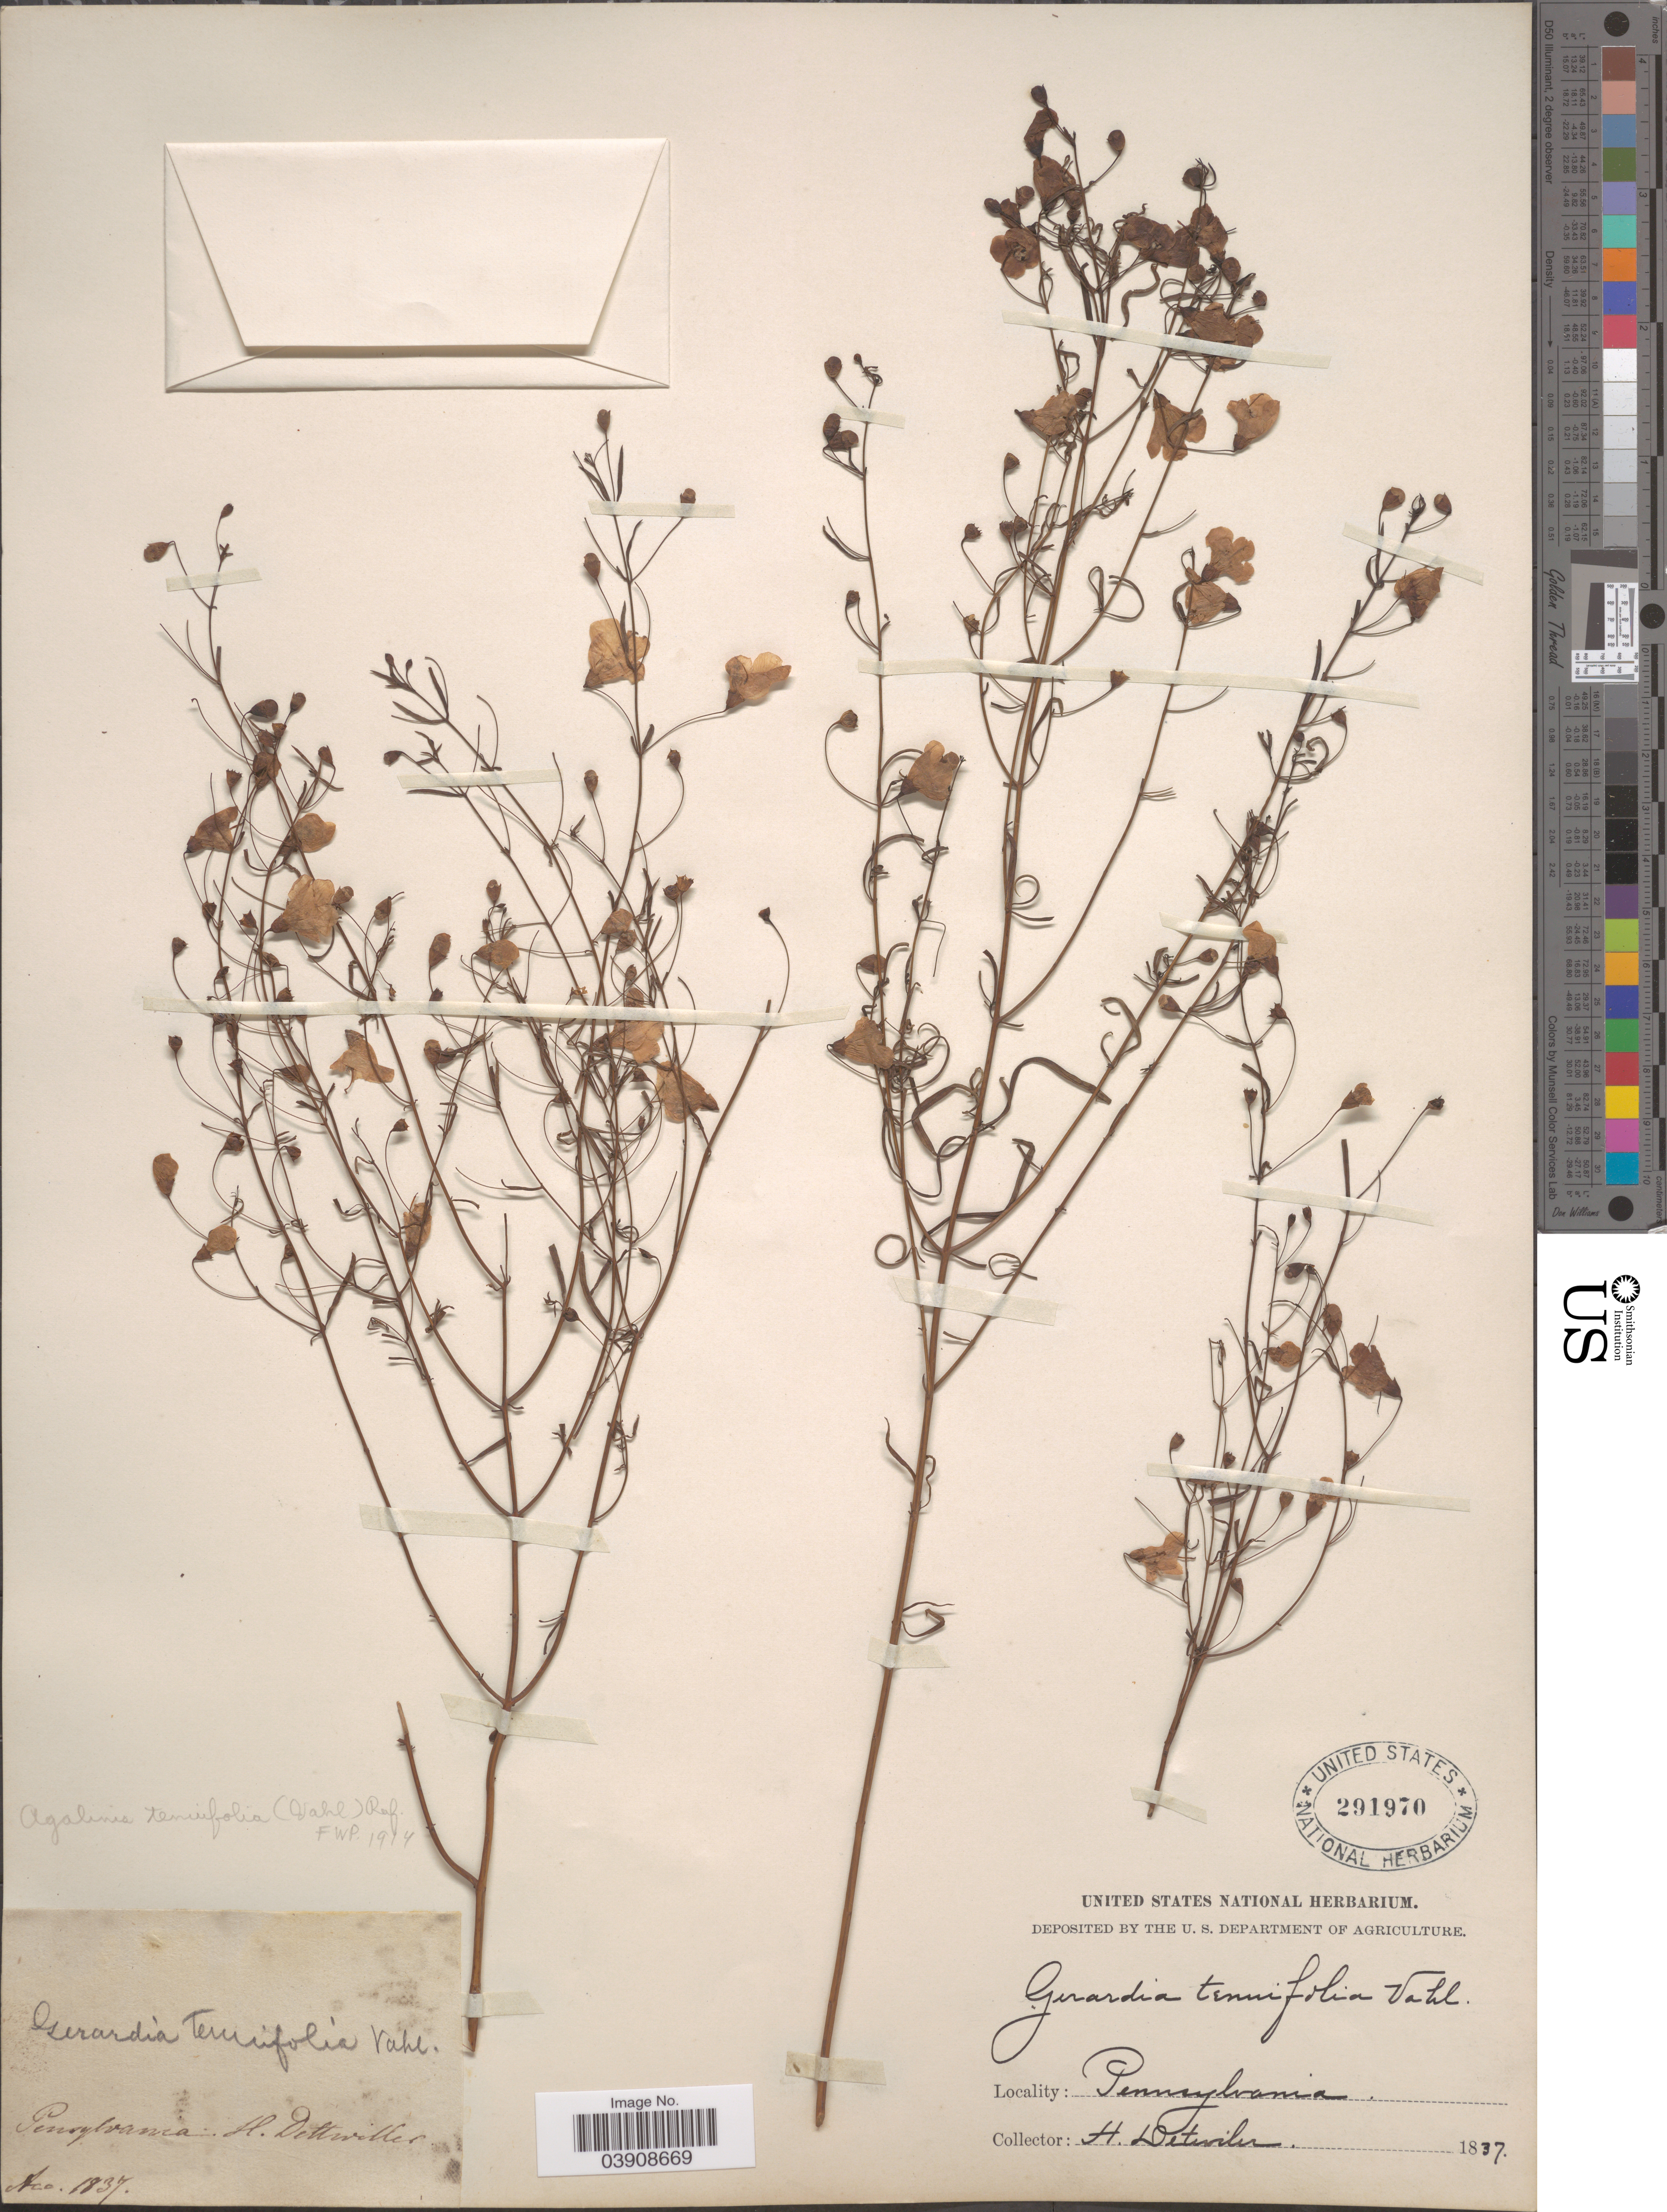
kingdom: Plantae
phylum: Tracheophyta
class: Magnoliopsida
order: Lamiales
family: Orobanchaceae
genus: Agalinis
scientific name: Agalinis tenuifolia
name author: (Vahl) Raf.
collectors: H. Detwiler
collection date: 1837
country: United States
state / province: Pennsylvania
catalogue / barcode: US 291970